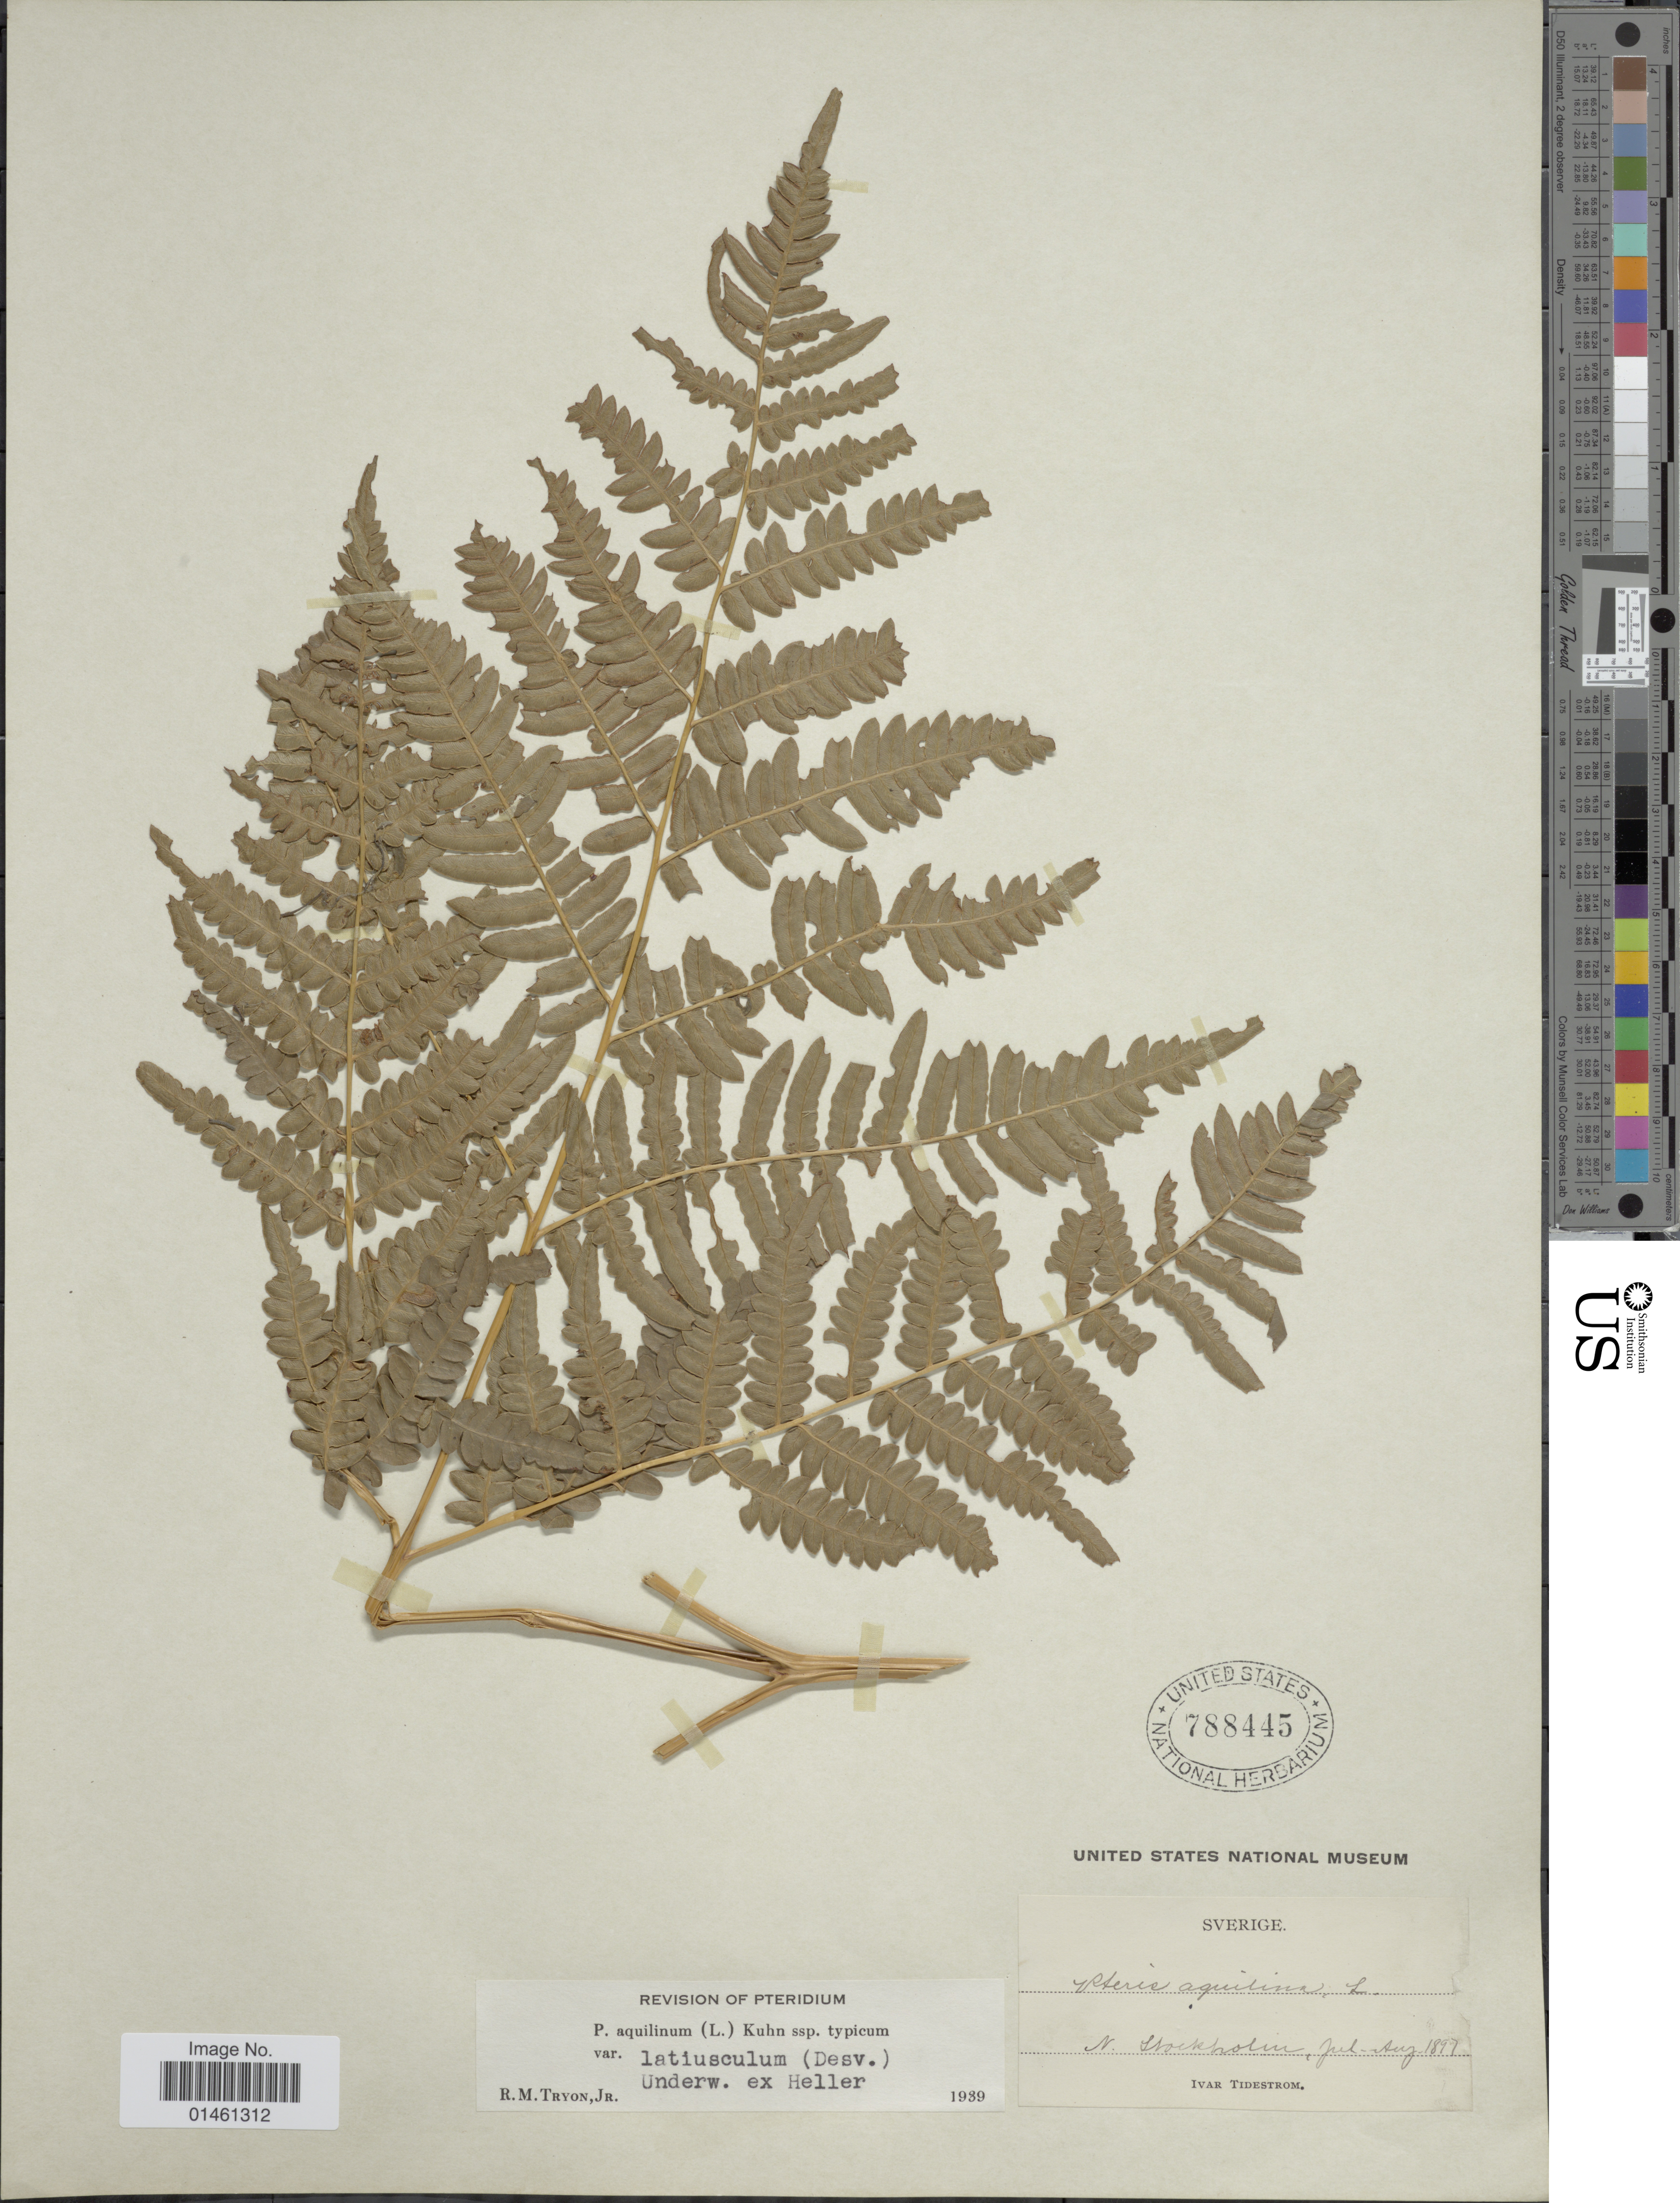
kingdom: Plantae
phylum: Tracheophyta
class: Polypodiopsida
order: Polypodiales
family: Dennstaedtiaceae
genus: Pteridium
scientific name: Pteridium aquilinum var. latiusculum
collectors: I. F. Tidestrom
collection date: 1897-07/1897-08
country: Sweden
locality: Sverige, N. Stockholm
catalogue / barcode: US 788445